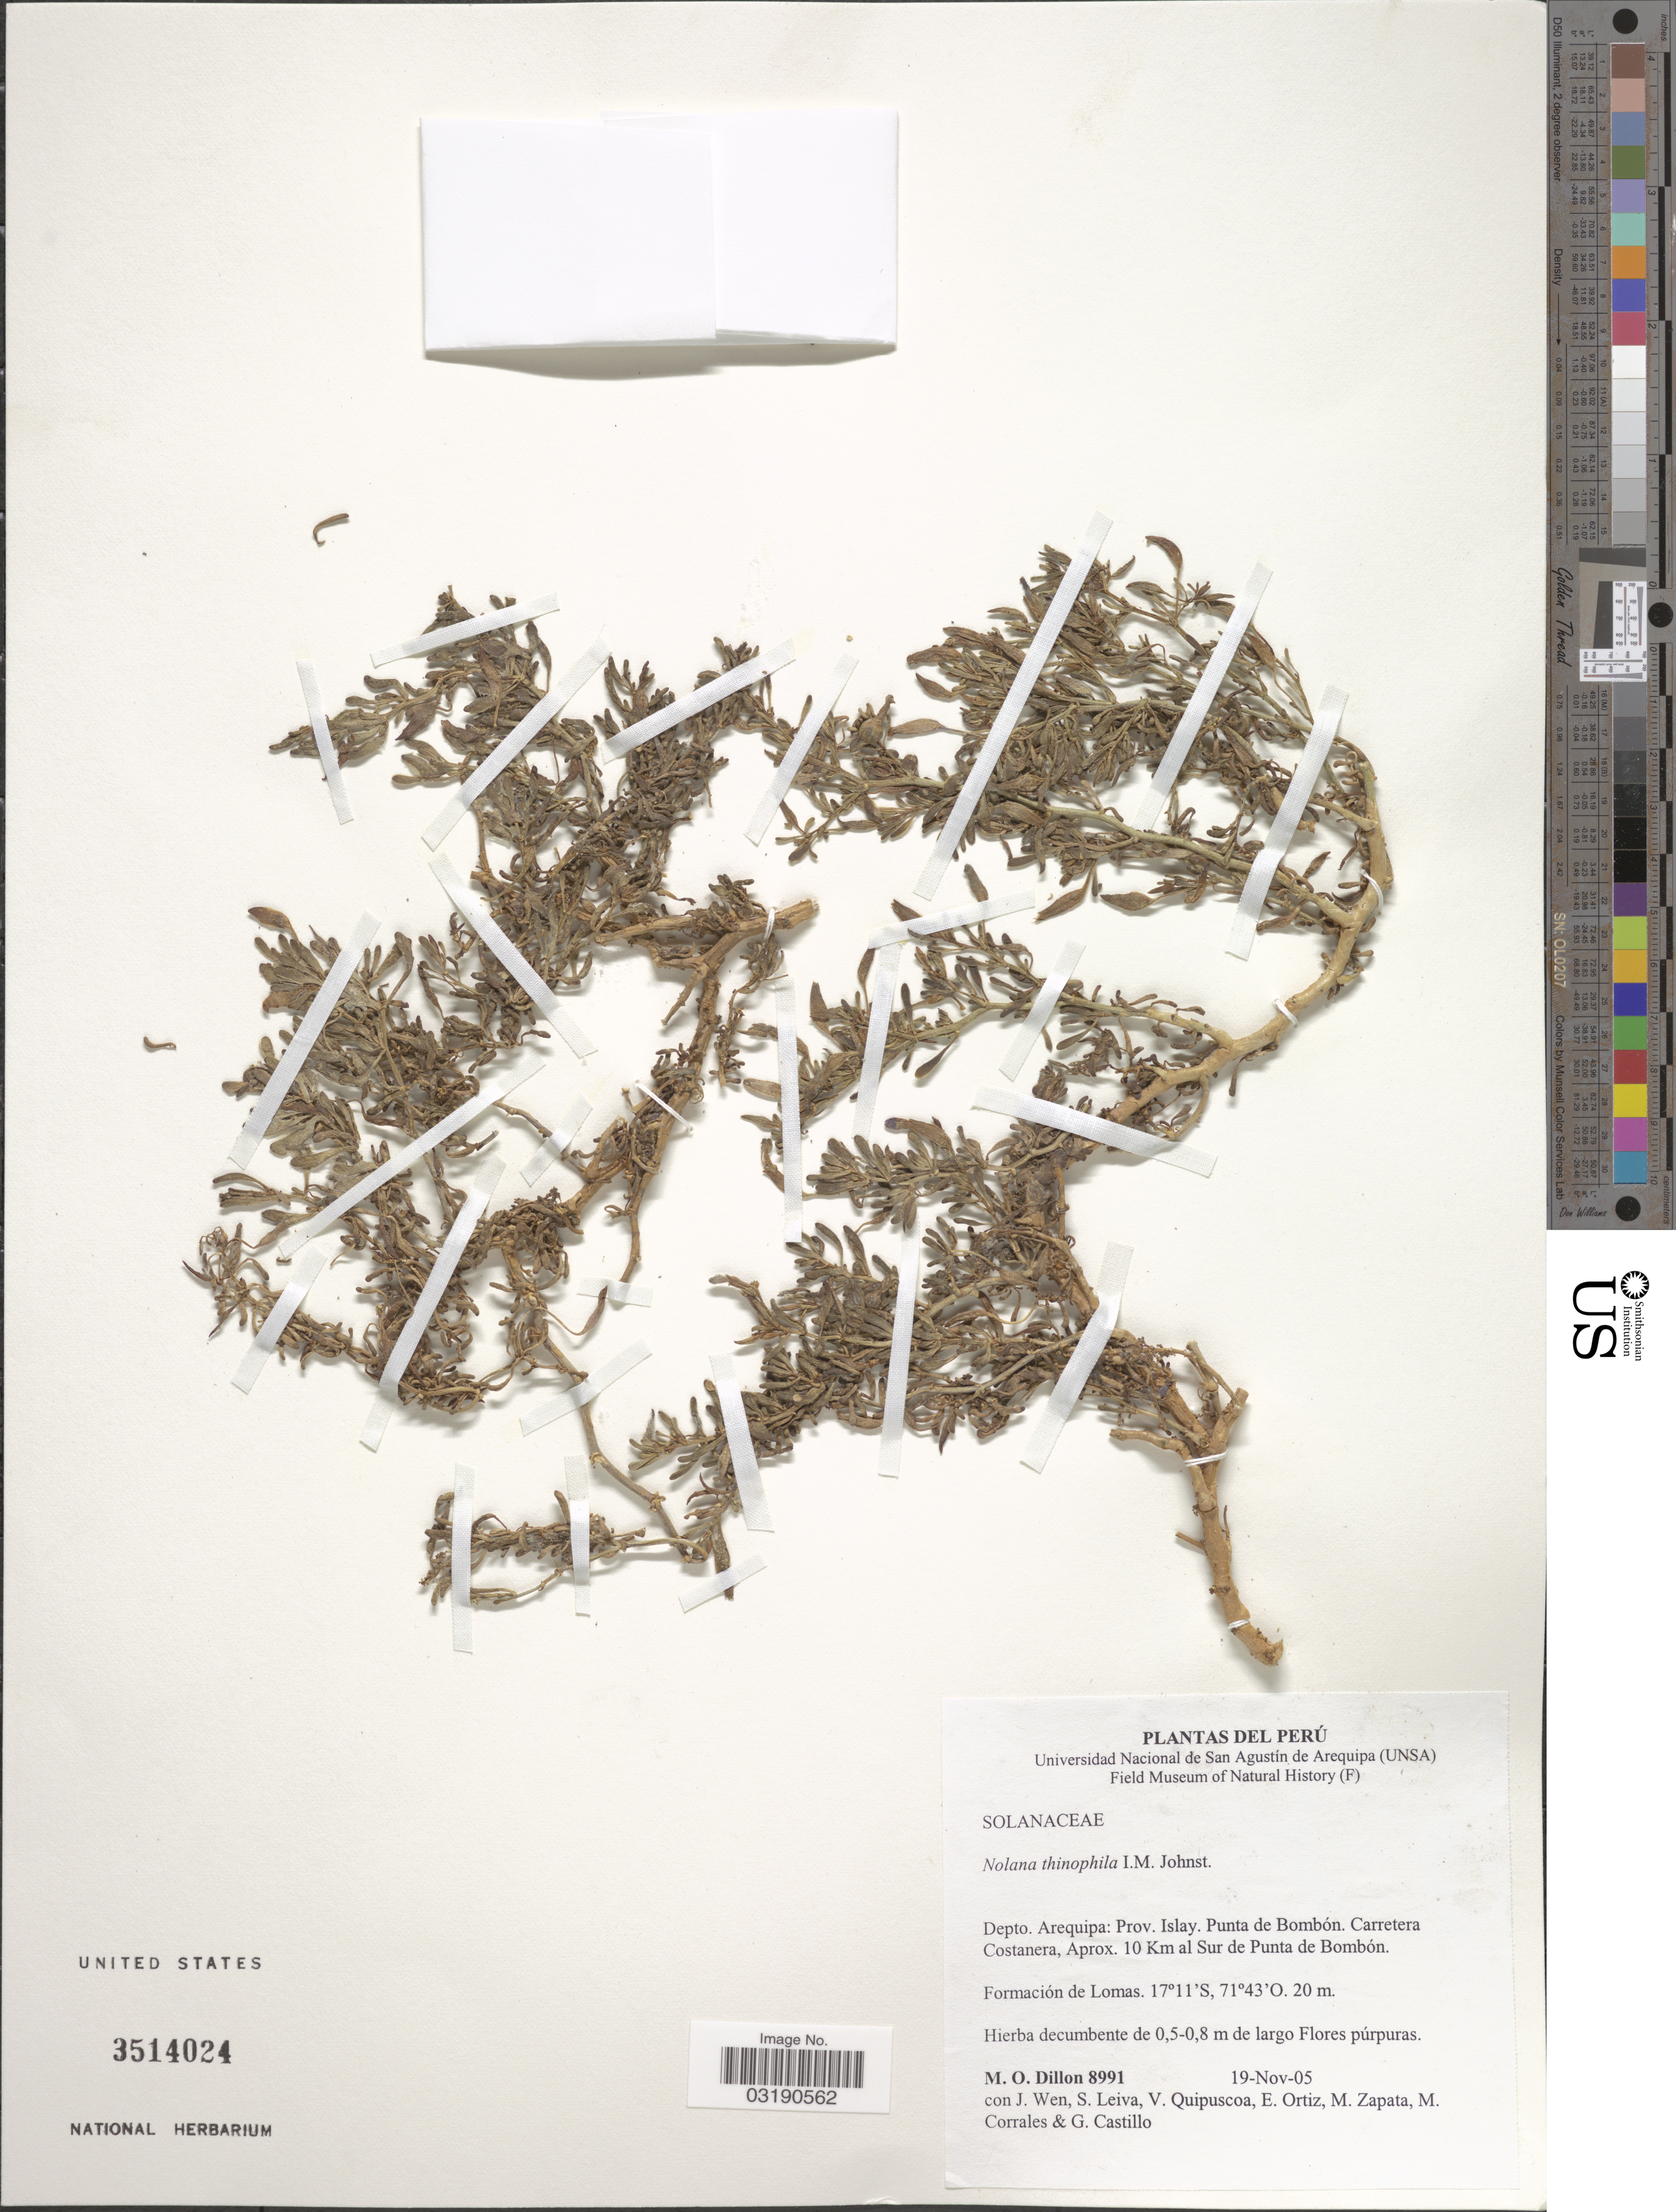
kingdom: Plantae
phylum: Tracheophyta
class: Magnoliopsida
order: Solanales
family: Solanaceae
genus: Nolana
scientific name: Nolana thinophila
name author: I.M. Johnst.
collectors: M. O. Dillon, J. Wen, S. Leiva, V. Quipuscoa & et al.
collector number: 8991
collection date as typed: Transcribed d/m/y: 19/11/5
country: Peru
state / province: Arequipa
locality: Depto. Arequipa: Prov. Islay. Punta de Bombón. Carretera Costanera, Aprox. 10 Km al Sur de Punta de Bombón.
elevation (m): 20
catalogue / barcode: US 3514024